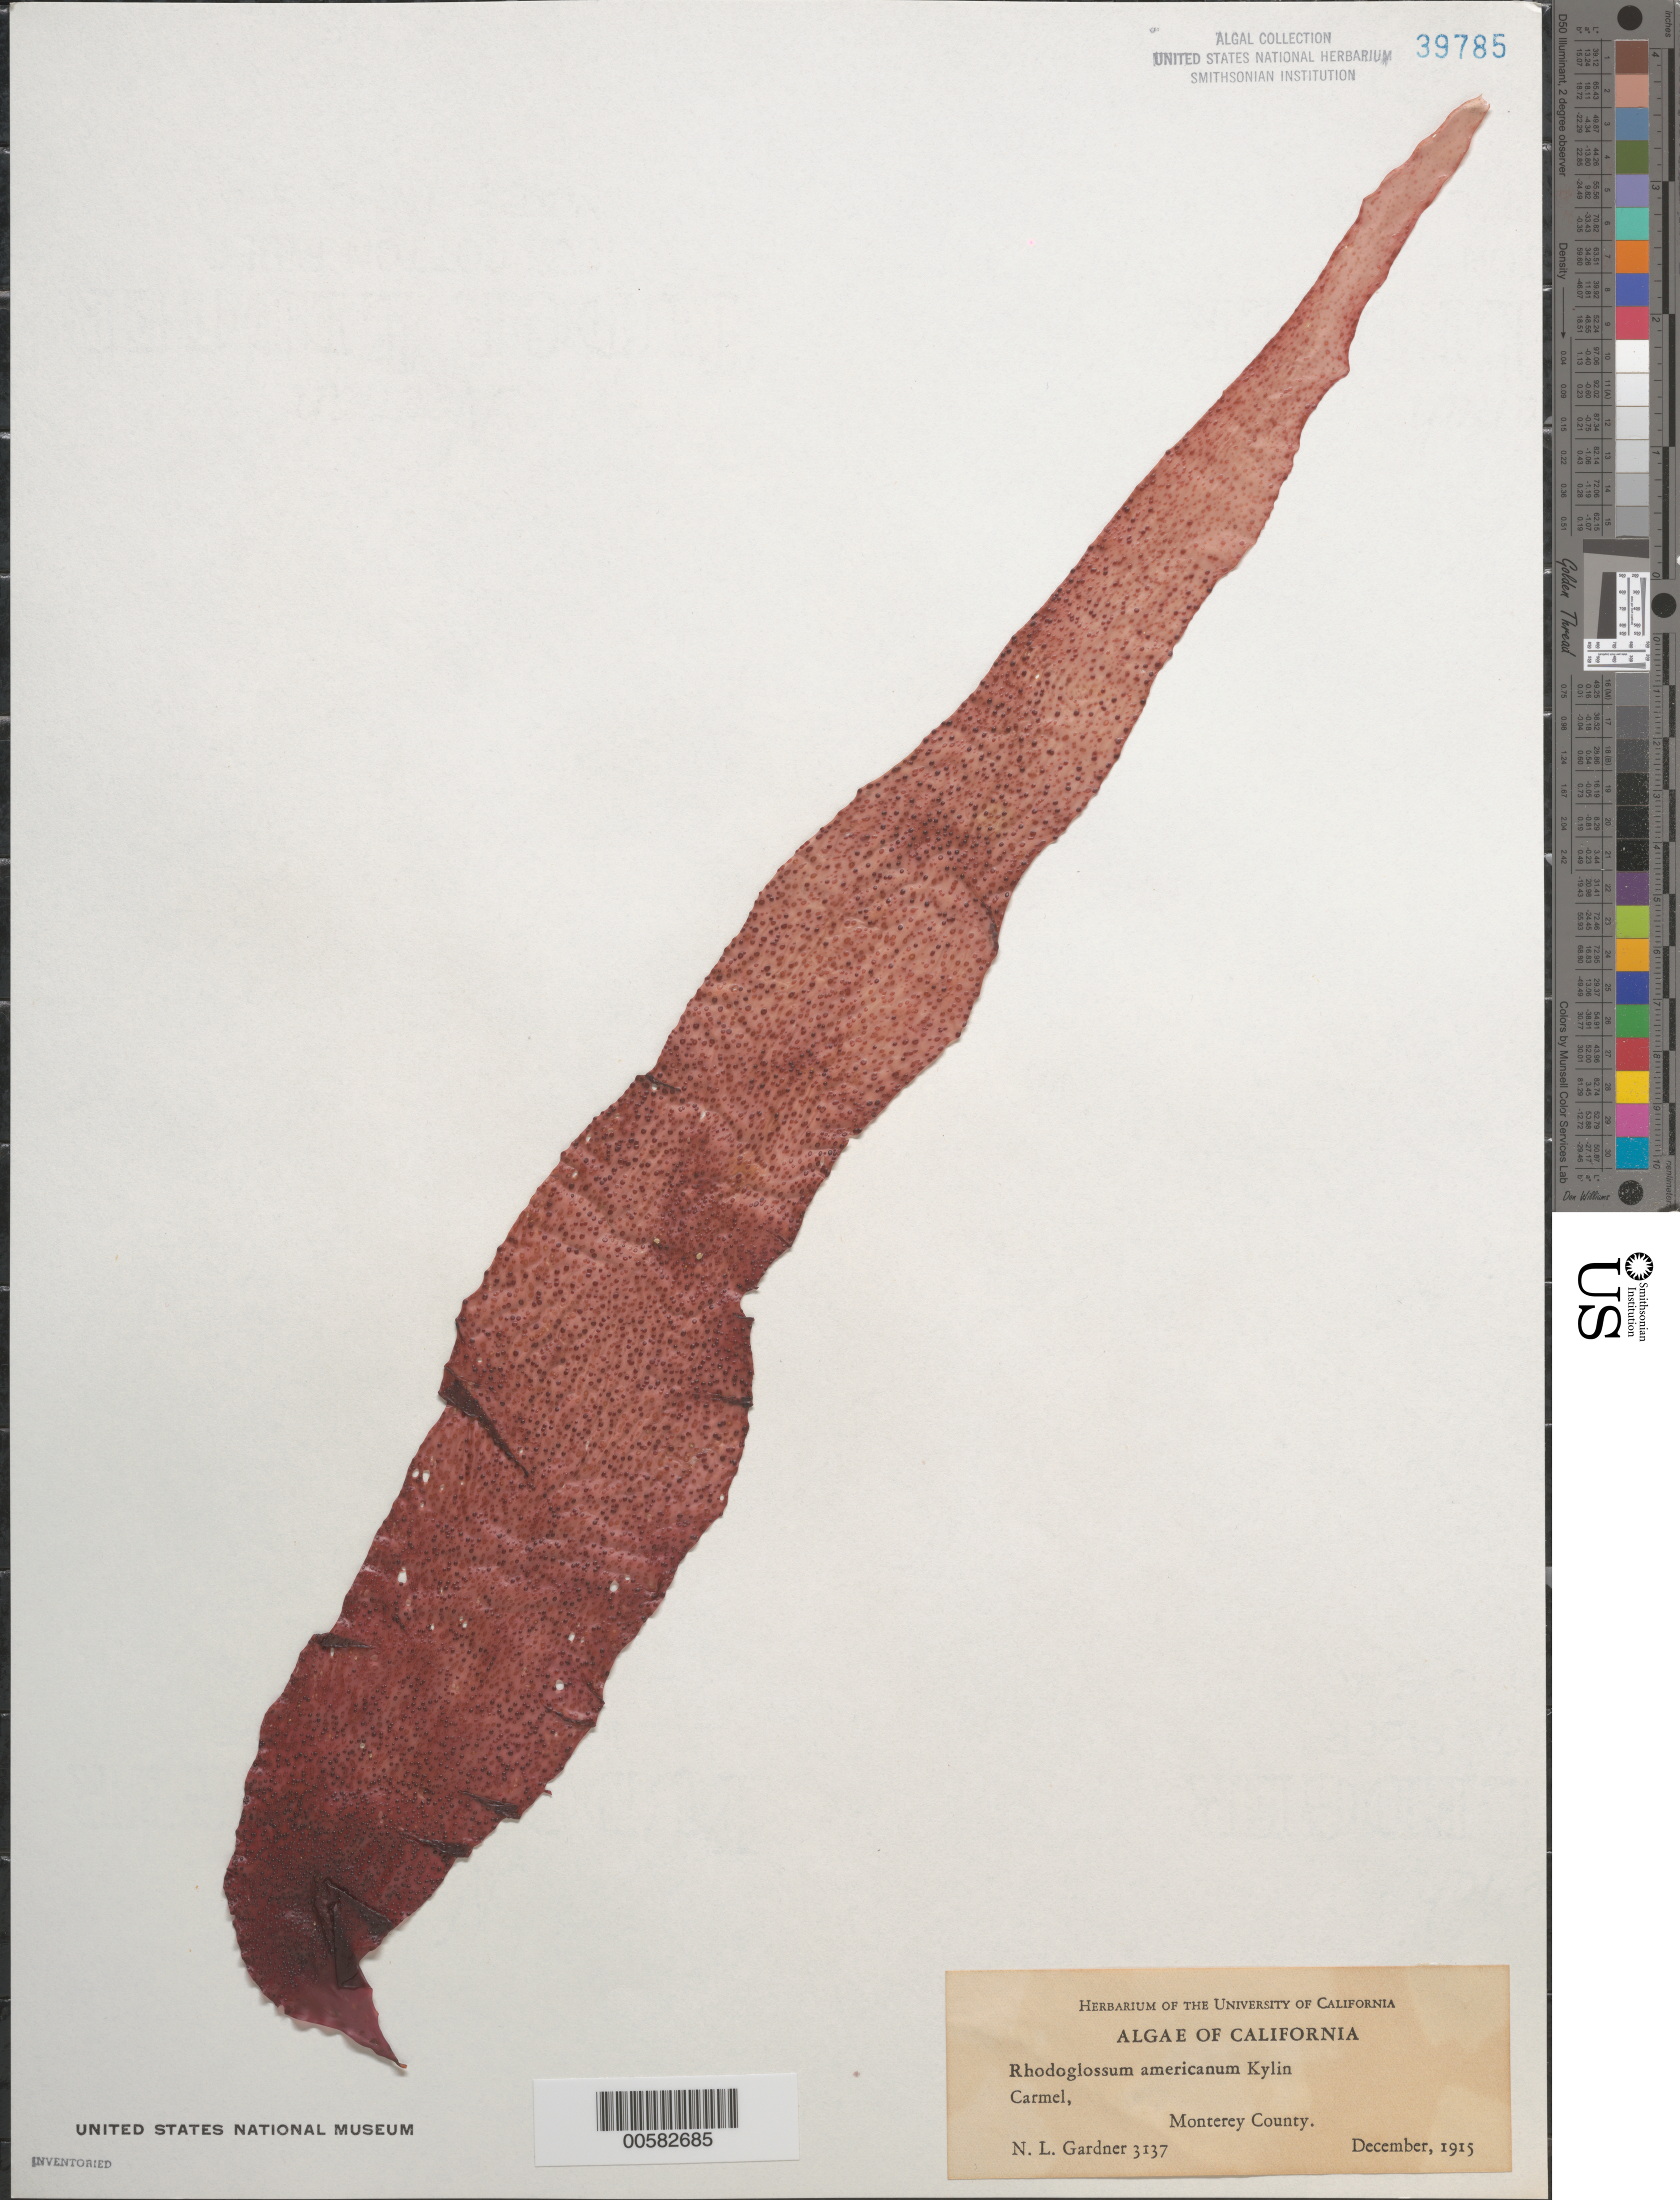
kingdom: Plantae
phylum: Rhodophyta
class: Florideophyceae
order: Gigartinales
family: Gigartinaceae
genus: Mazzaella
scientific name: Mazzaella californica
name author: (J. Agardh) G. De Toni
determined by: Algae name updating Project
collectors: N. Gardner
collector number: NLG 3137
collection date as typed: December, 1915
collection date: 1915-12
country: United States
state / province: California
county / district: Monterey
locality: Carmel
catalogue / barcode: US 39785